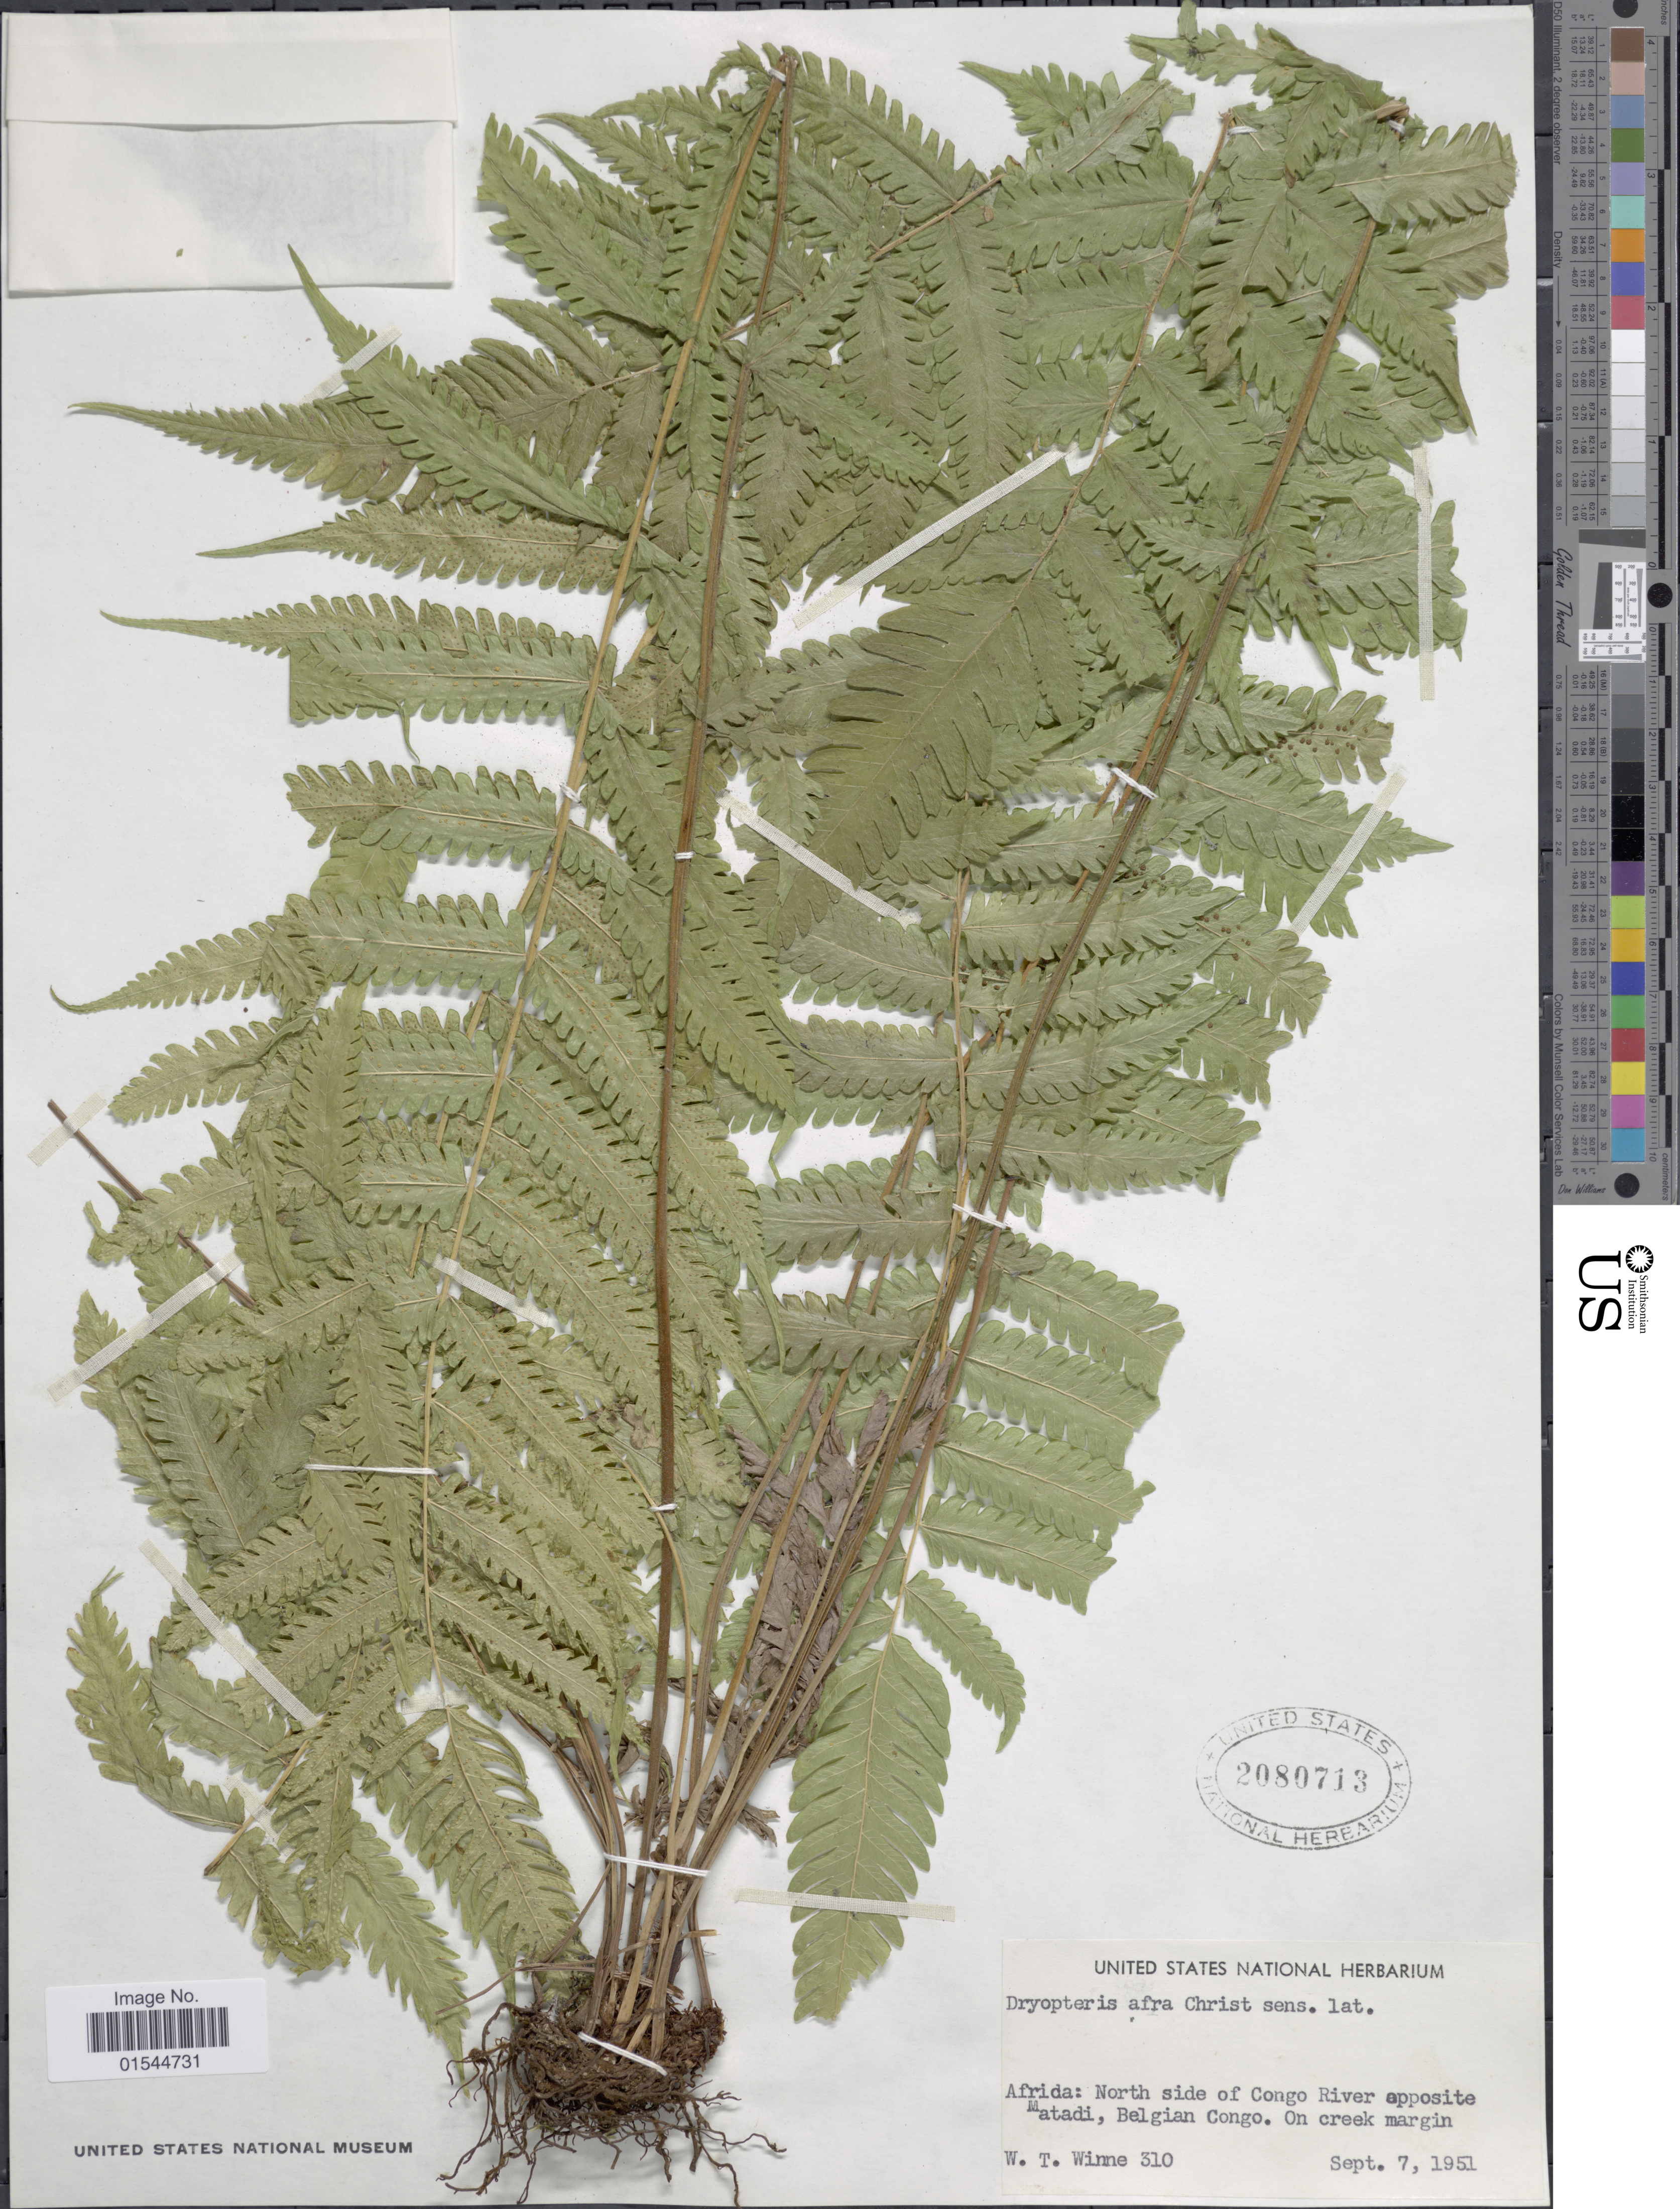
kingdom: Plantae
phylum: Tracheophyta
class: Polypodiopsida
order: Polypodiales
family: Thelypteridaceae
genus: Pneumatopteris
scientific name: Pneumatopteris afra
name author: (Christ) Holttum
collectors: W. Winne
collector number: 310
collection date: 1951-09-07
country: Congo, Democratic Republic of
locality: Afrida: North side of Congo River opposite Matadi, Belgian Congo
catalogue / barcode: US 2080713